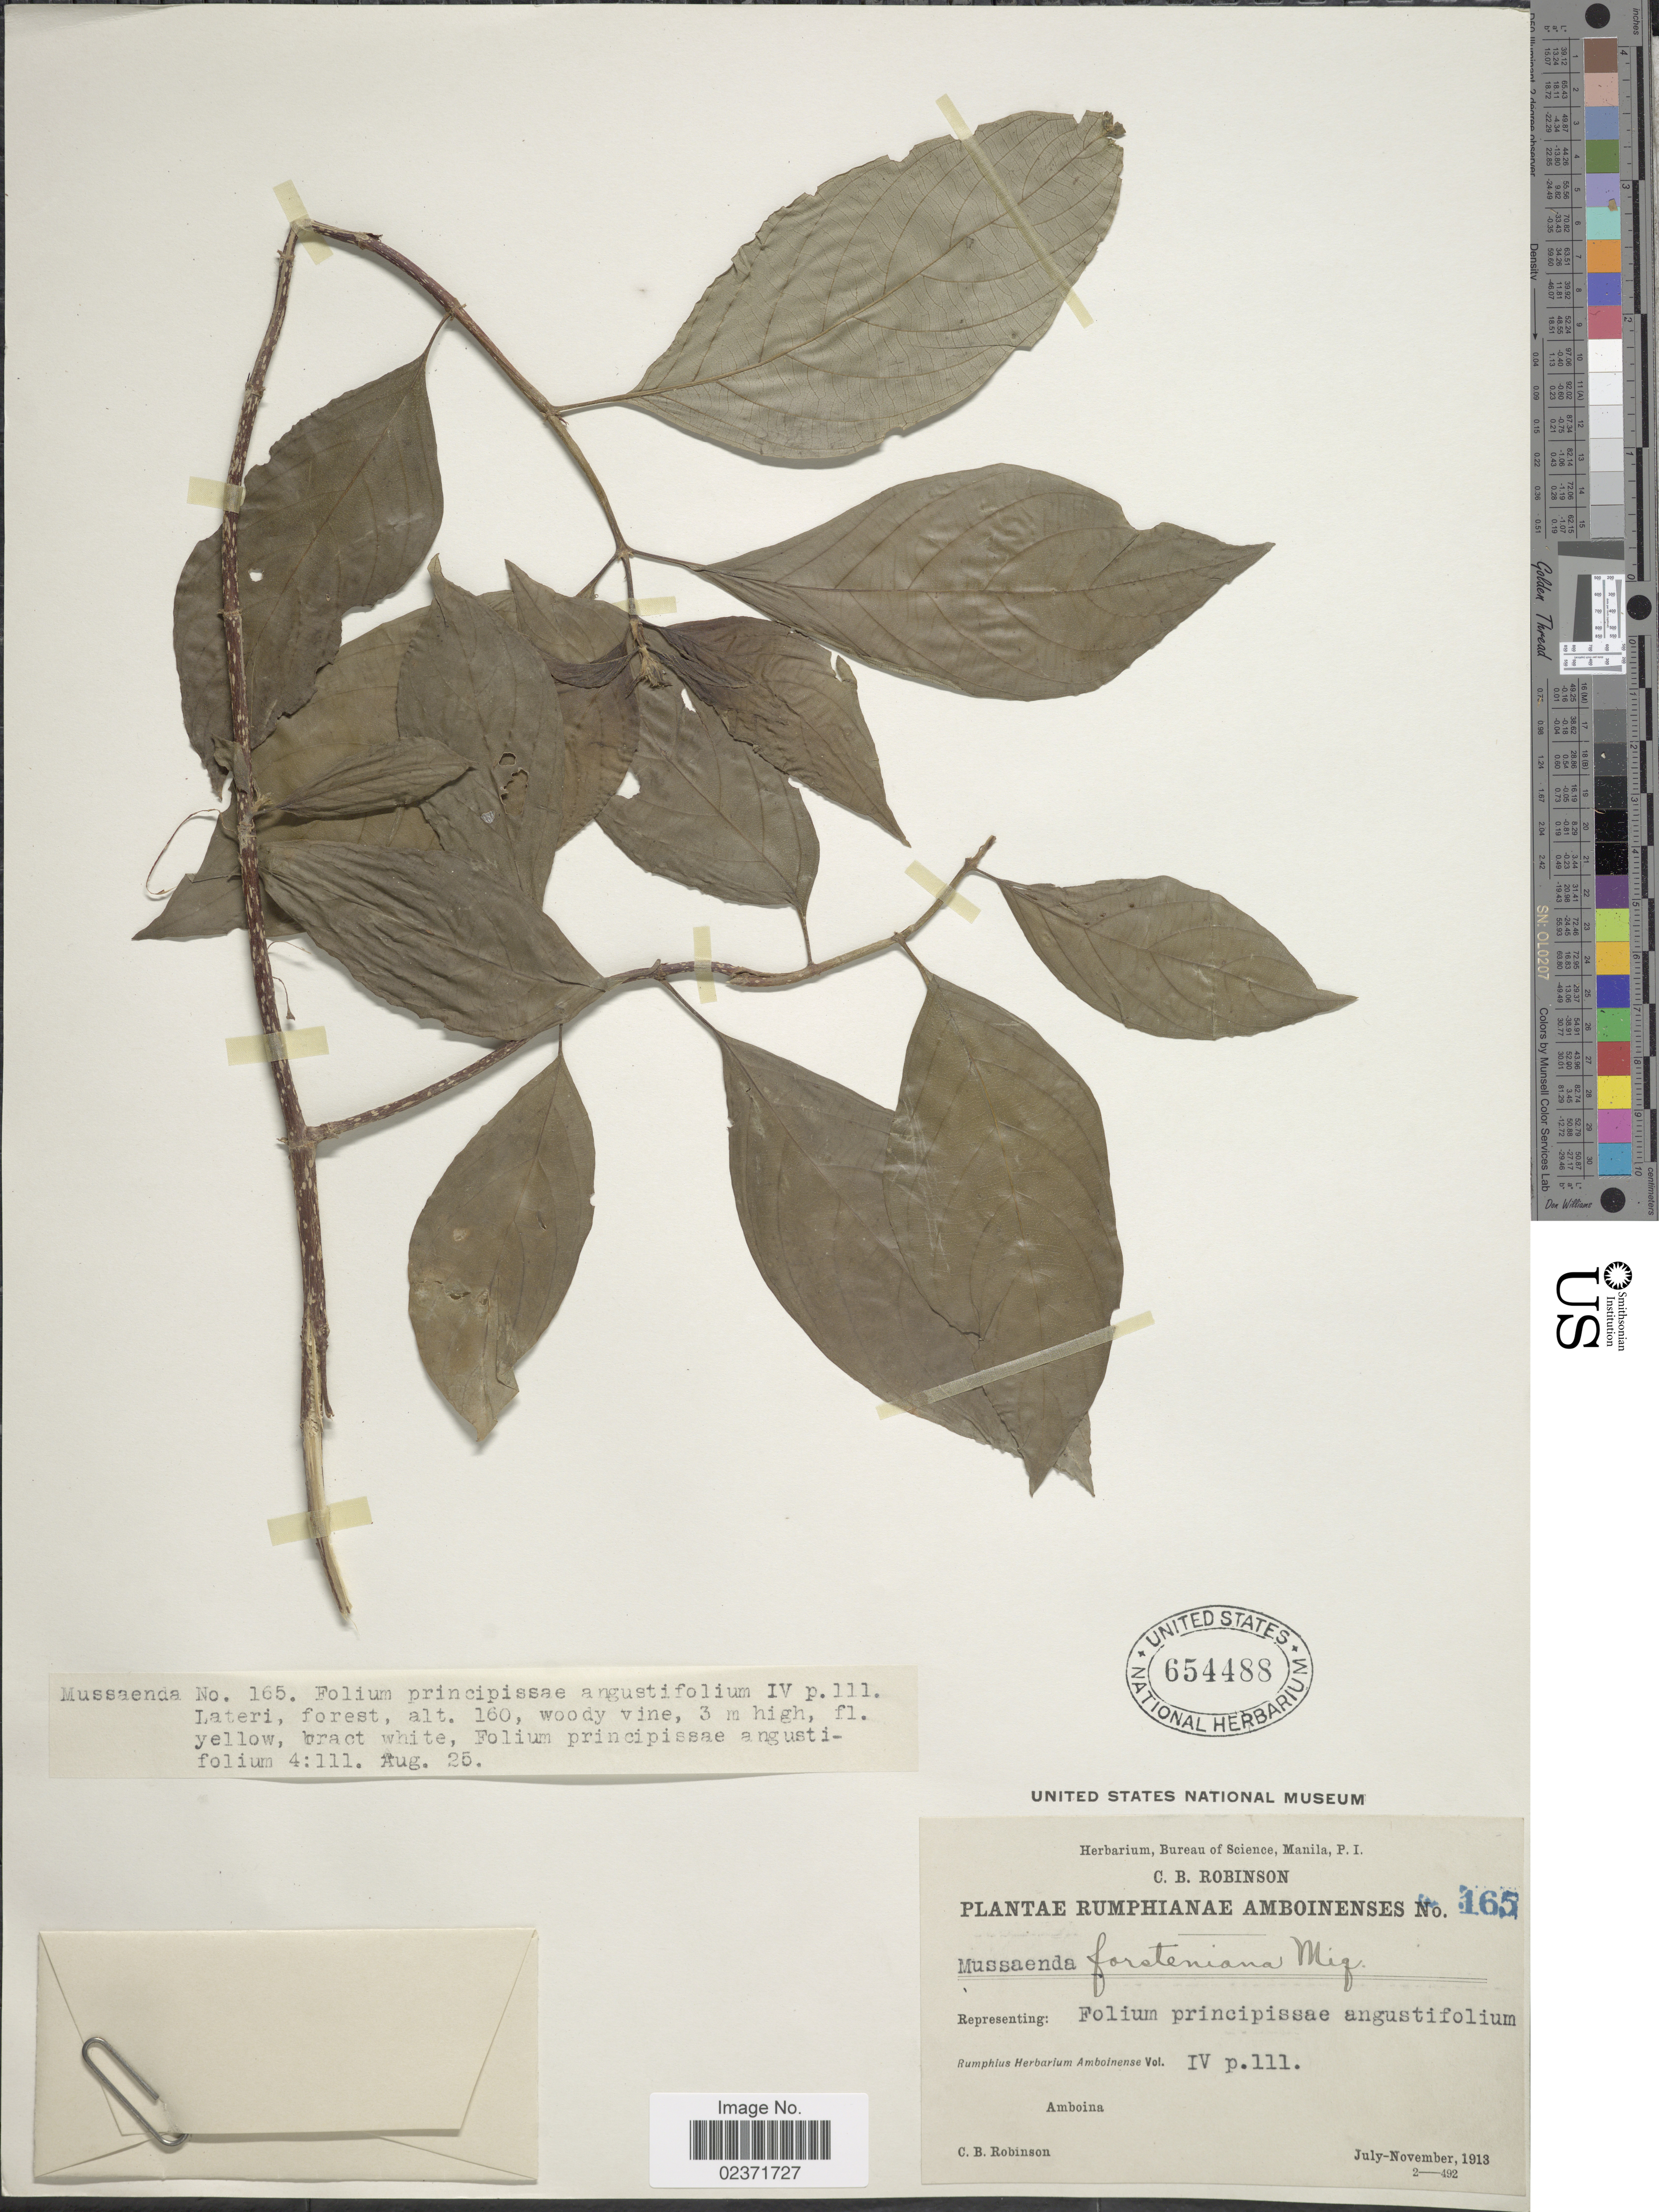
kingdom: Plantae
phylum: Tracheophyta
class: Magnoliopsida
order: Gentianales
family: Rubiaceae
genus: Mussaenda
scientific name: Mussaenda forsteniana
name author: Miq.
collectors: C. Robinson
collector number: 165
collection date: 1913-08-25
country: Indonesia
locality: Rumphianae Amboinenses. Amboina. Lateri, forest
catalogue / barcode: US 654488